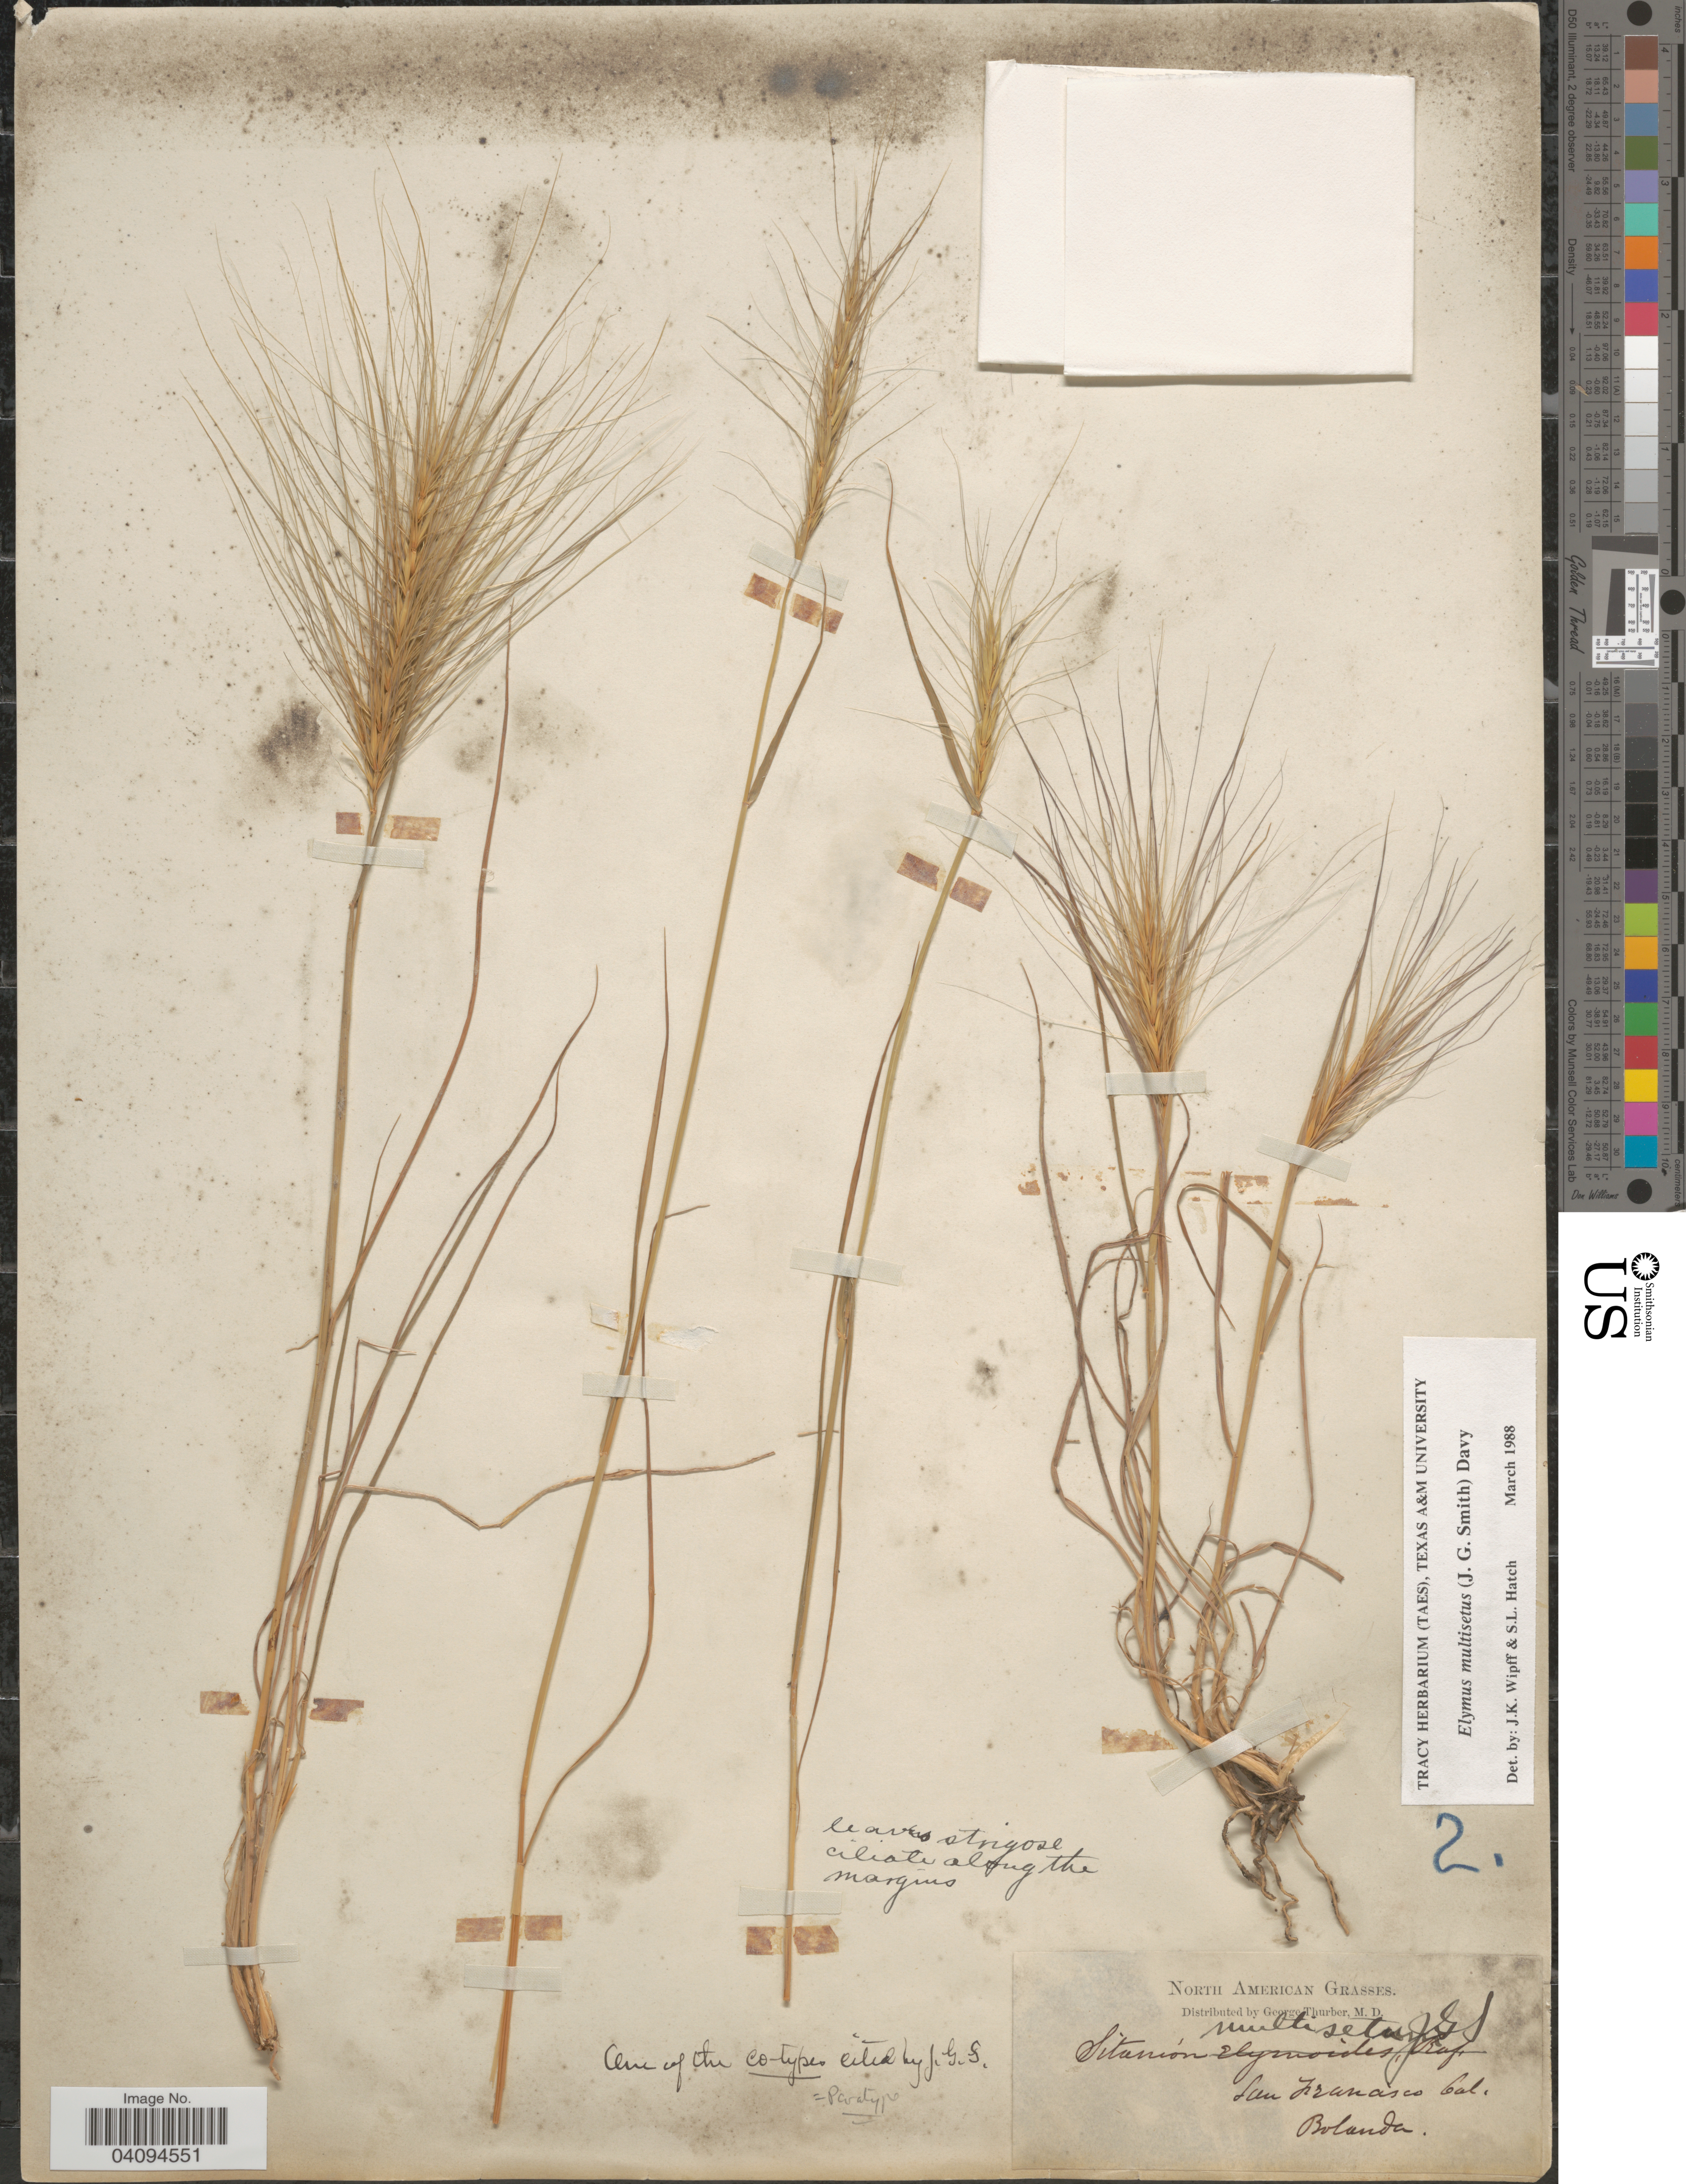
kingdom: Plantae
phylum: Tracheophyta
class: Liliopsida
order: Poales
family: Poaceae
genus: Elymus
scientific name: Elymus multisetus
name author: (J.G. Sm.) Burtt Davy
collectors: -. Bolander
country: United States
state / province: California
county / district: San Francisco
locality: San Francisco.